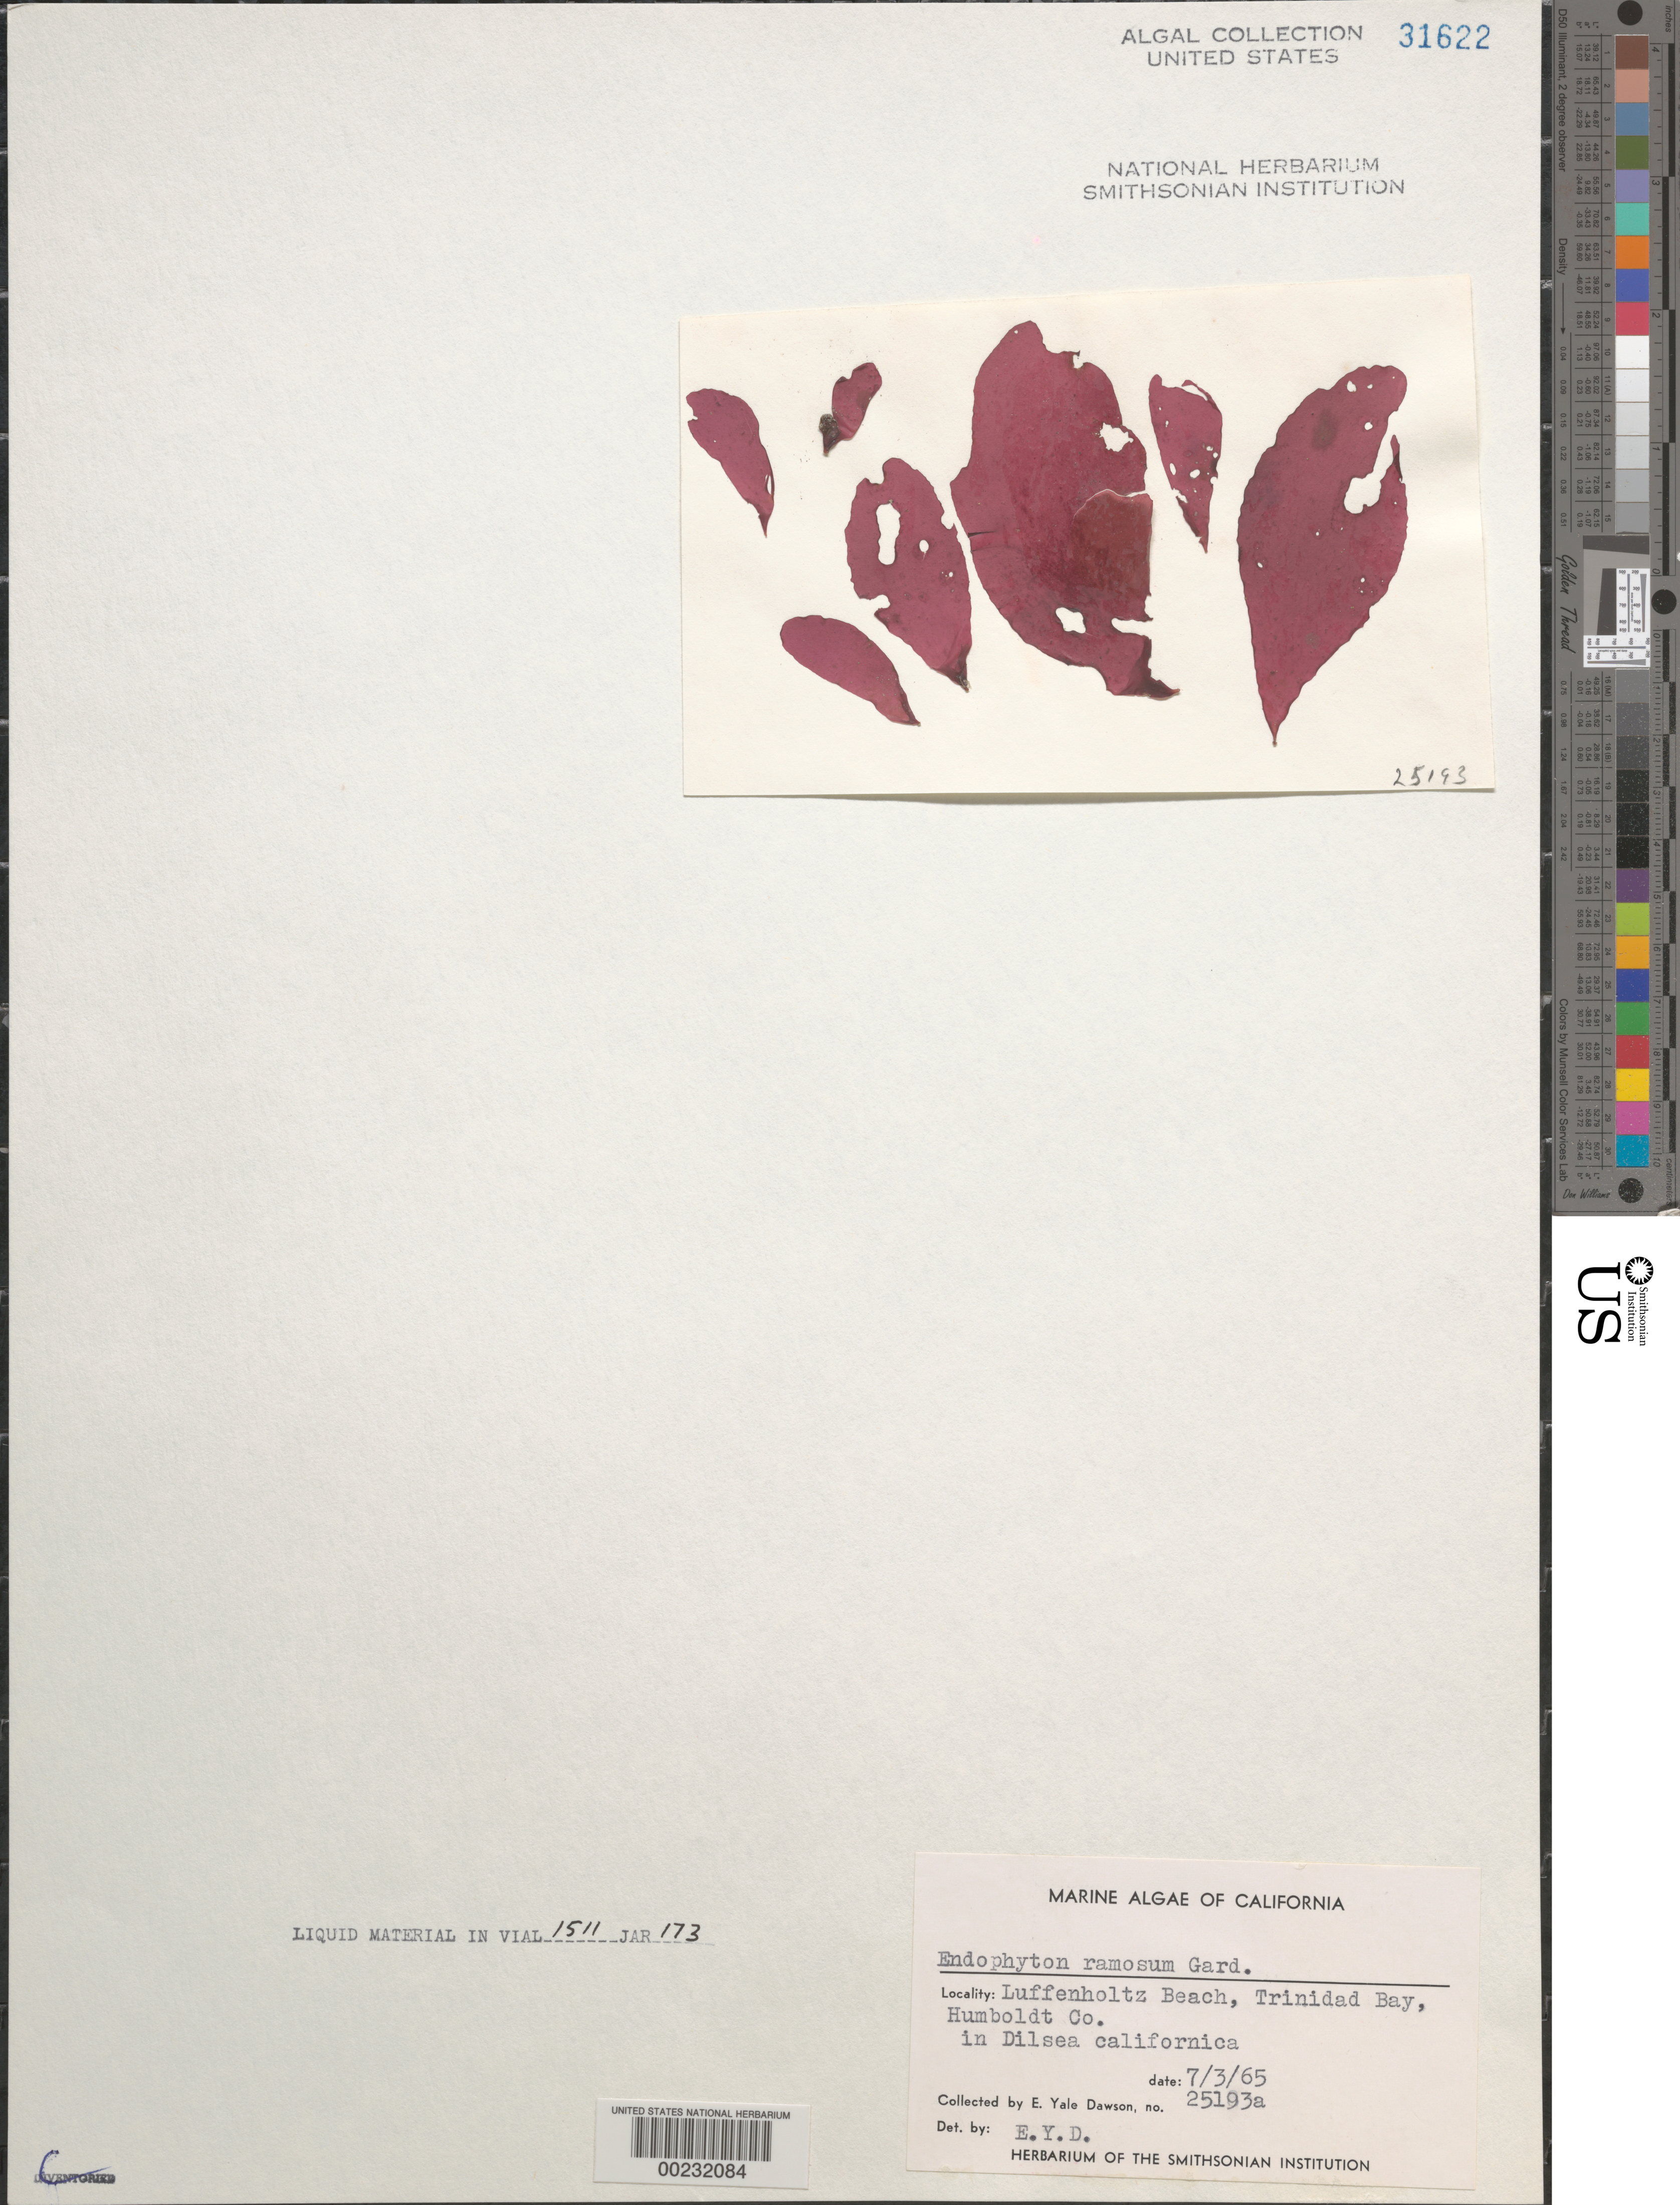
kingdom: Plantae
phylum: Chlorophyta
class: Ulvophyceae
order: Ulvales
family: Ulvellaceae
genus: Ulvella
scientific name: Ulvella polymorpha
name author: (G.S. West) Škaloud & Leliaert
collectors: E. Y. Dawson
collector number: EYD 25193a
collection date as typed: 03 Jul 1965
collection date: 1965-07-03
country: United States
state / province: California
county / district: Humboldt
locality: Trinidad Bay, Luffenholtz Beach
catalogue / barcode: US 31622